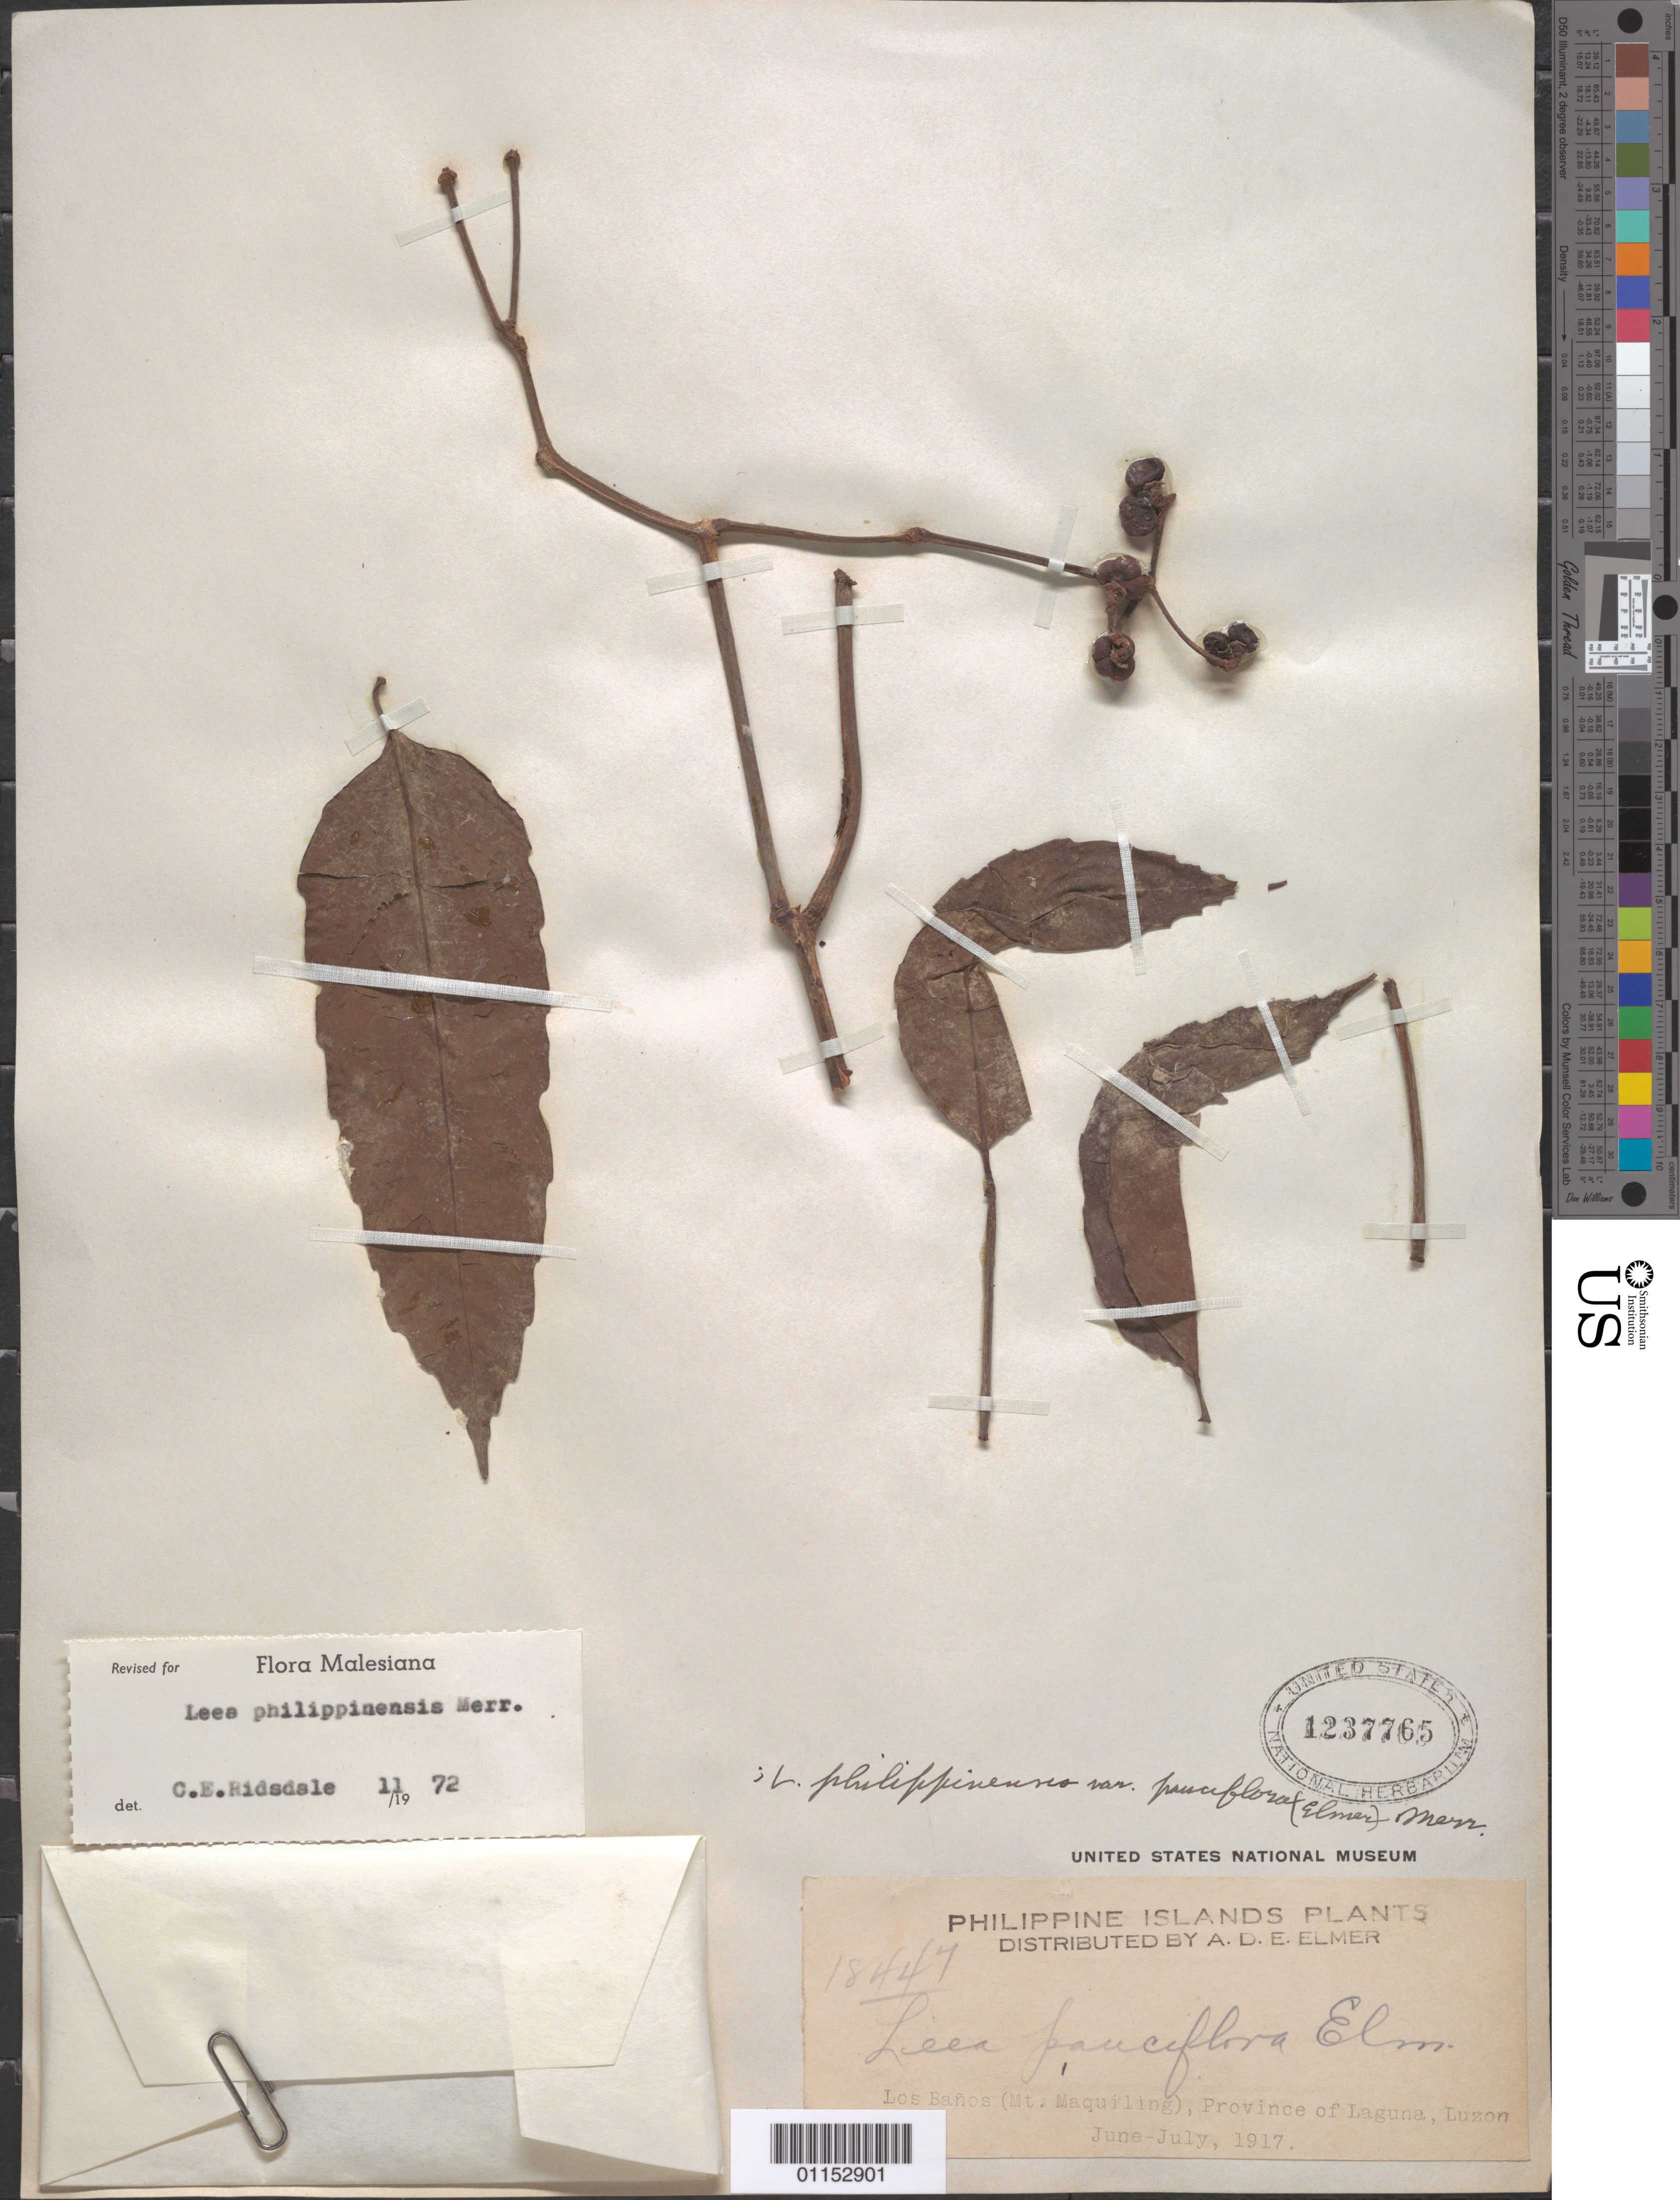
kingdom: Plantae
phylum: Tracheophyta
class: Magnoliopsida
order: Vitales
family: Vitaceae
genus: Leea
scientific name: Leea philippinensis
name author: Merr.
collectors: A. D. E. Elmer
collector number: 18447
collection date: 1917-06/1917-07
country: Philippines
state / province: Calabarzon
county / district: Laguna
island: Luzon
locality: Los Banos, Mt Maquiling. Luzon.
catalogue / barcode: US 1237765